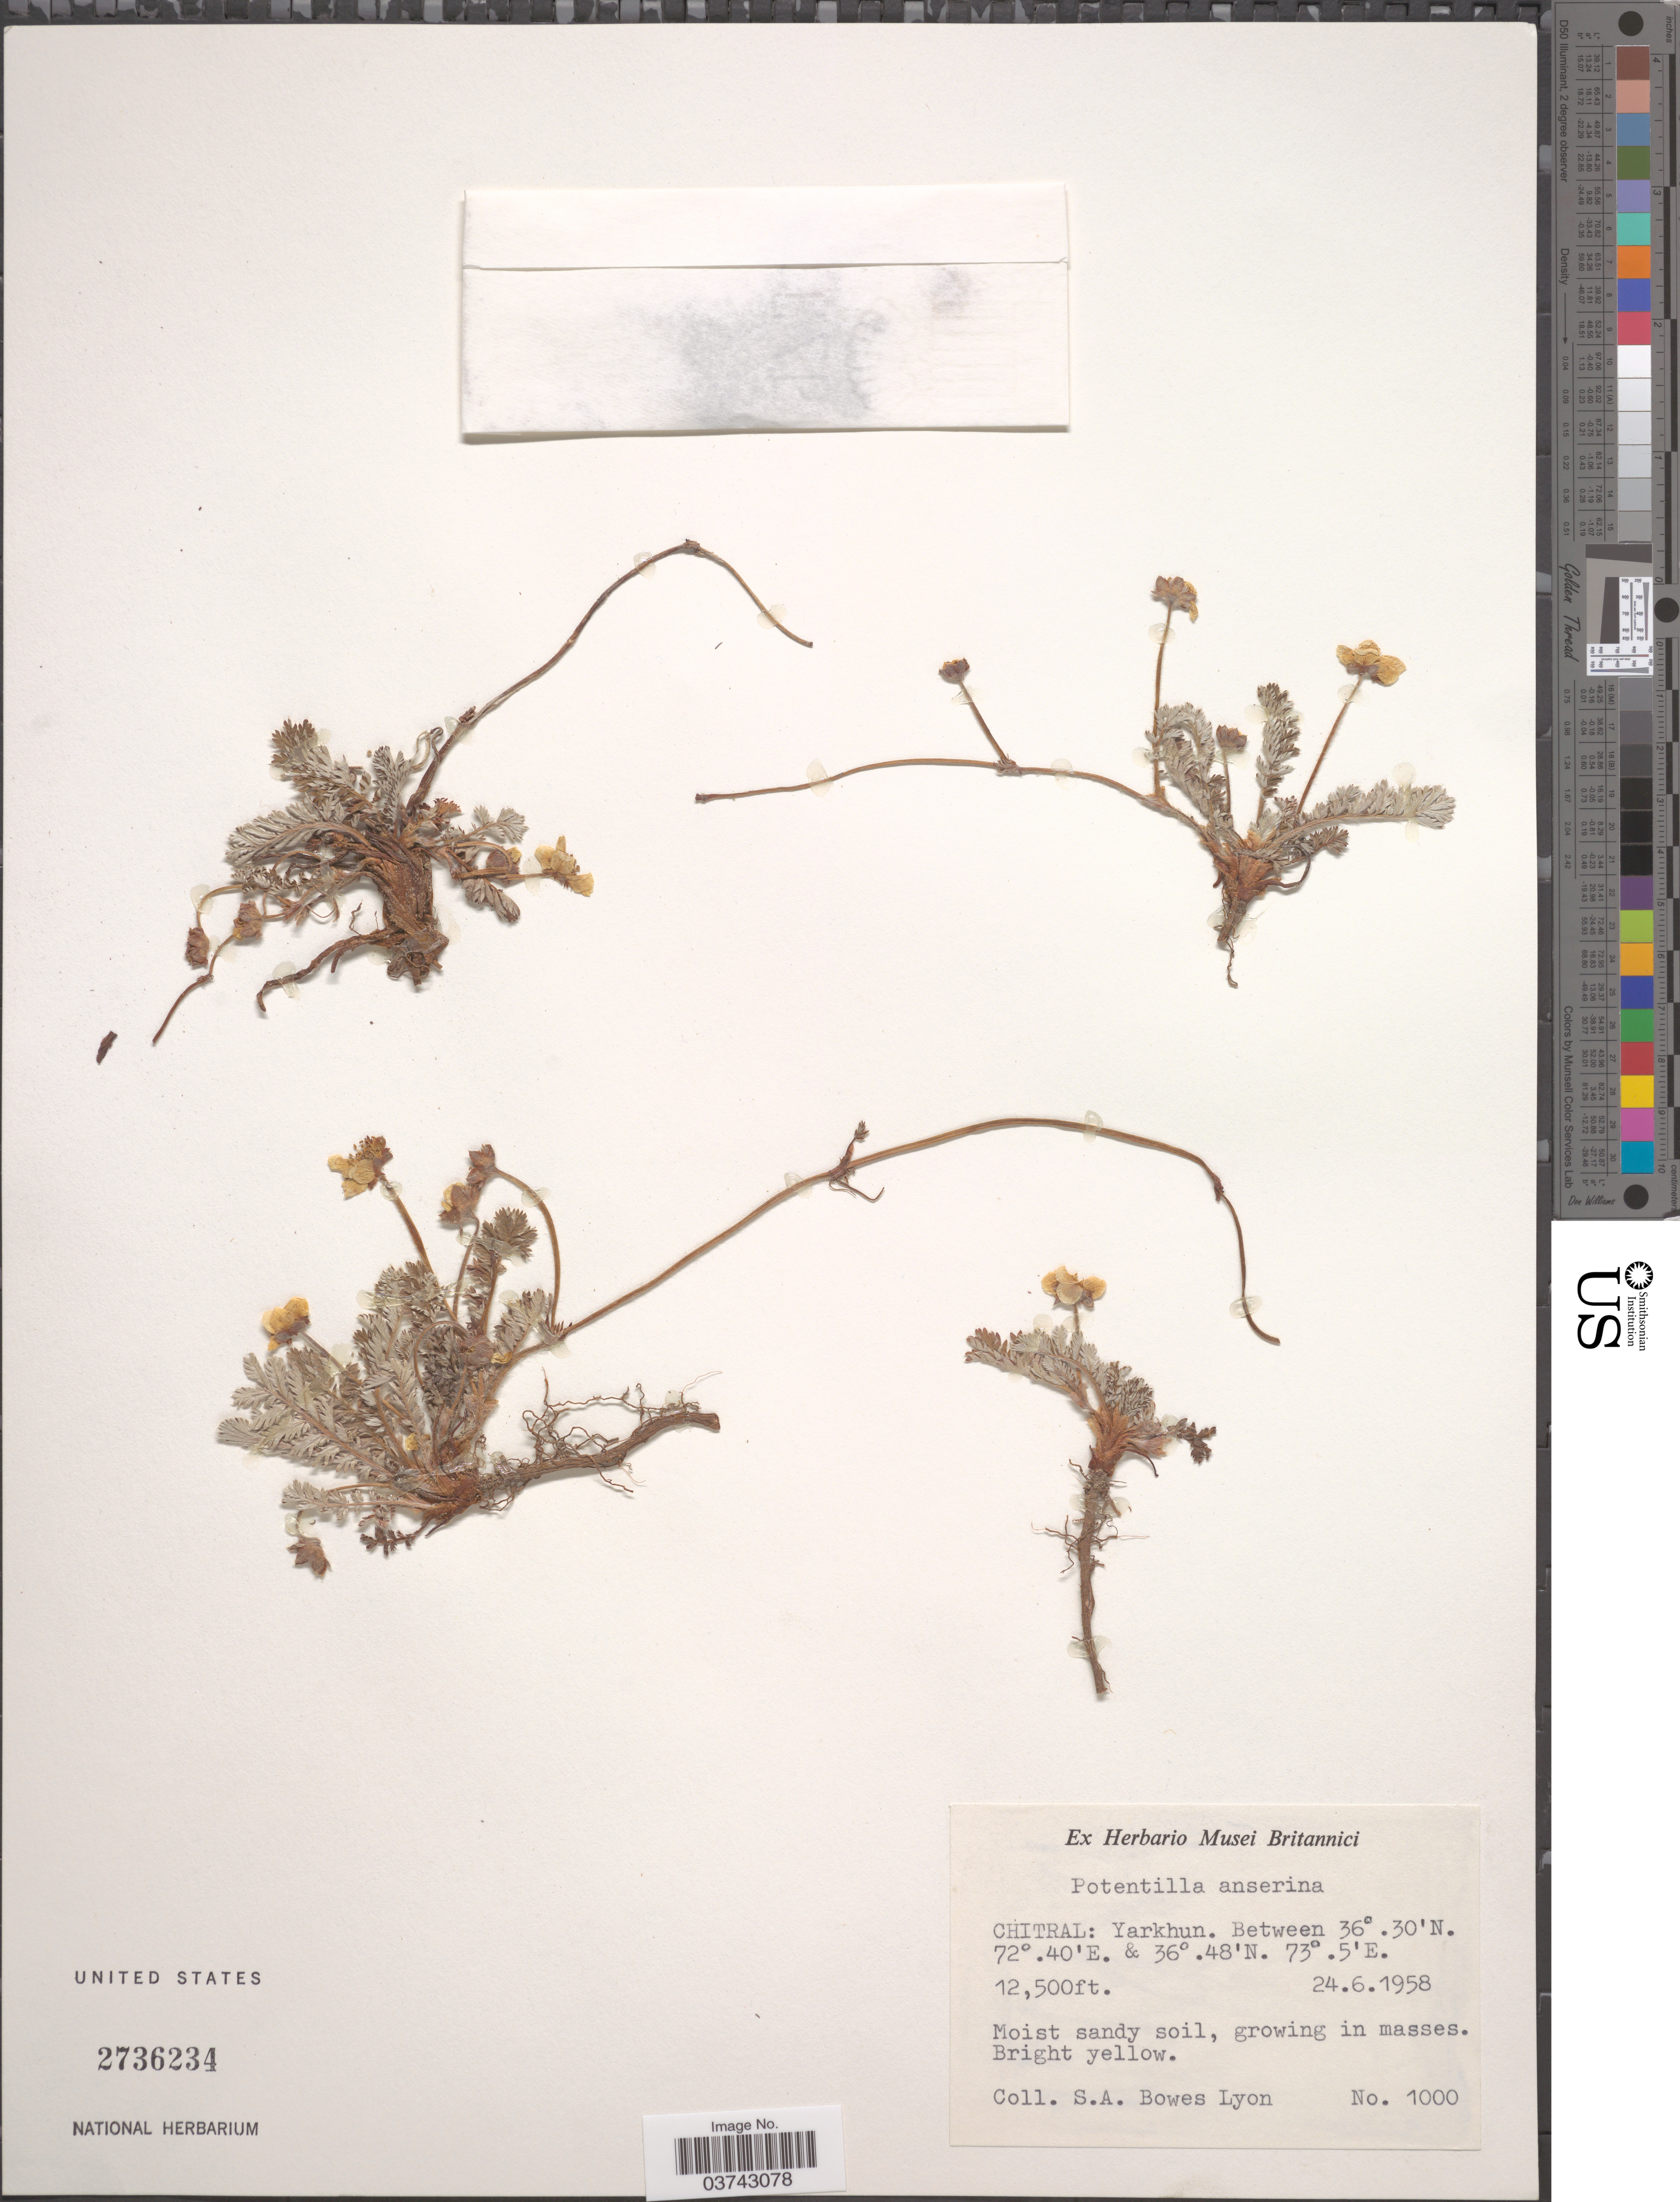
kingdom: Plantae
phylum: Tracheophyta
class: Magnoliopsida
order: Rosales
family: Rosaceae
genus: Argentina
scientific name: Argentina anserina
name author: (L.) Rydb.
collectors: S. Bowes Lyon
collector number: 1000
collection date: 1958-06-24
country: Pakistan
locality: Chitral: Yarkhun.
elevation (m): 3810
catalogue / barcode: US 2736234